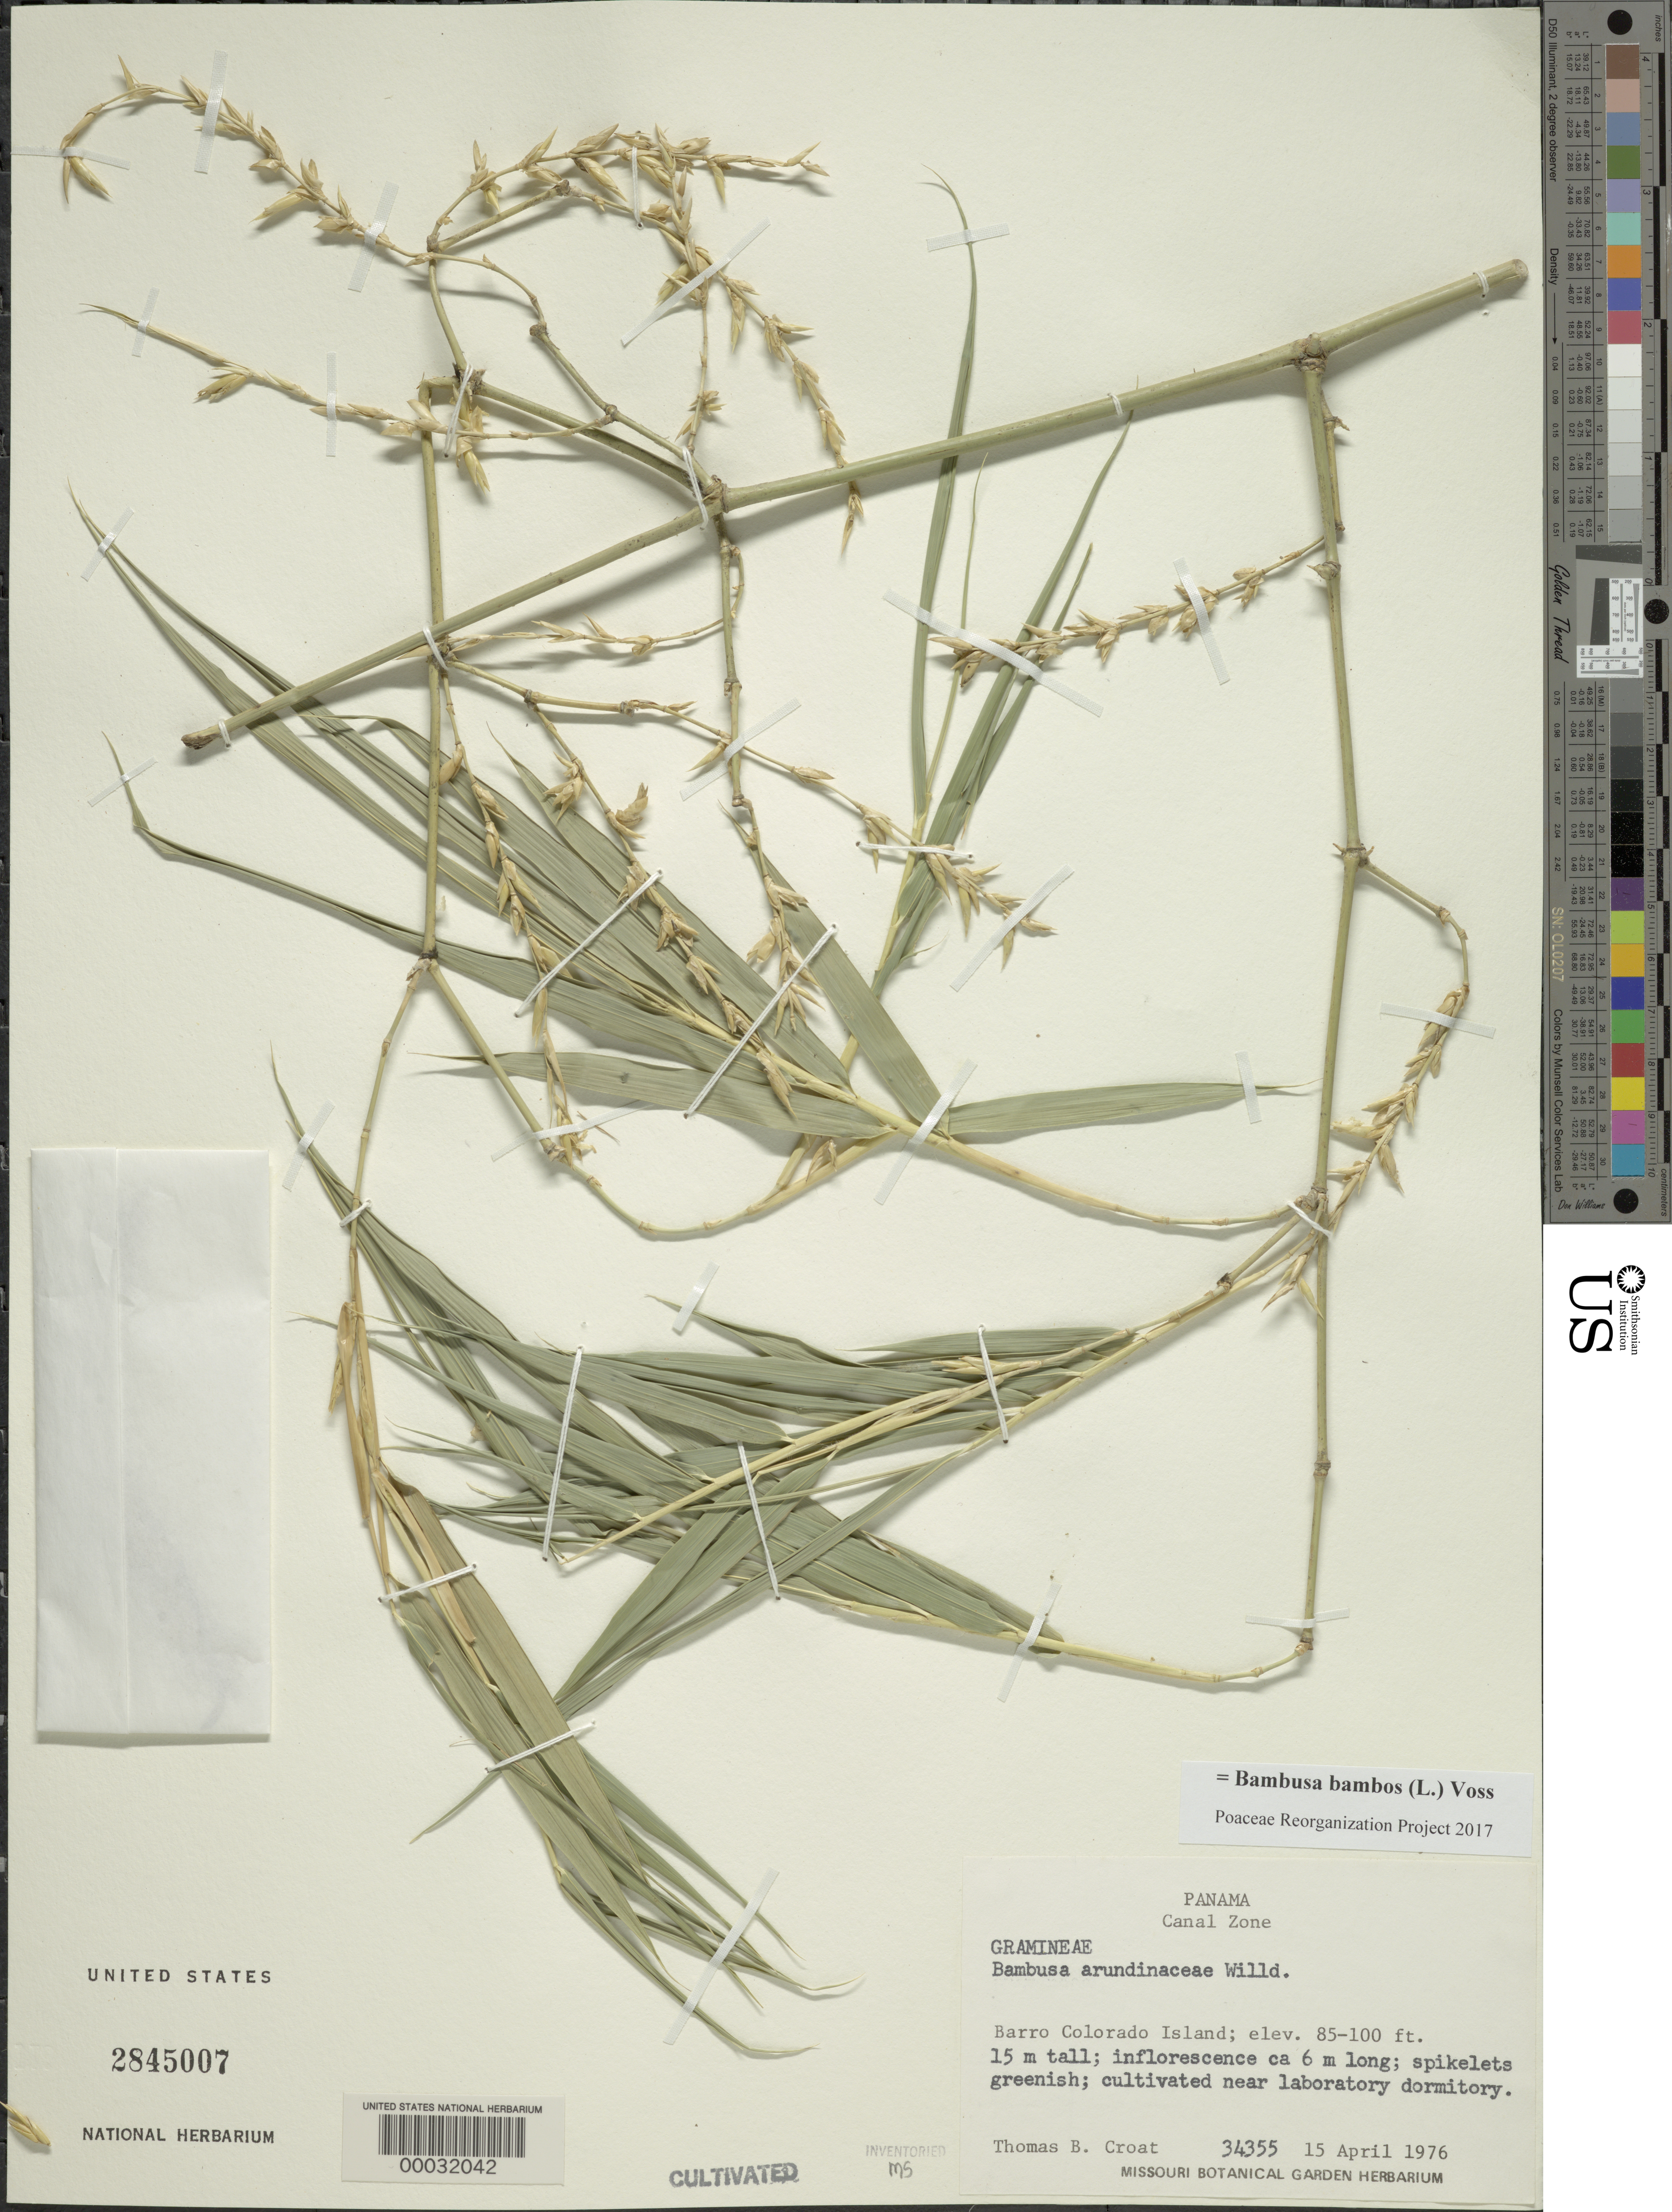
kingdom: Plantae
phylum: Tracheophyta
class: Liliopsida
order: Poales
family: Poaceae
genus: Bambusa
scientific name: Bambusa bambos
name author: (L.) Voss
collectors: T. B. Croat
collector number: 34355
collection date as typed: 15 Apr 1976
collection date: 1976-04-15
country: Panama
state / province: Panamá Oeste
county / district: Canal Zone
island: Barro Colorado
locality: Canal Zone.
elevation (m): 26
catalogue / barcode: US 2845007